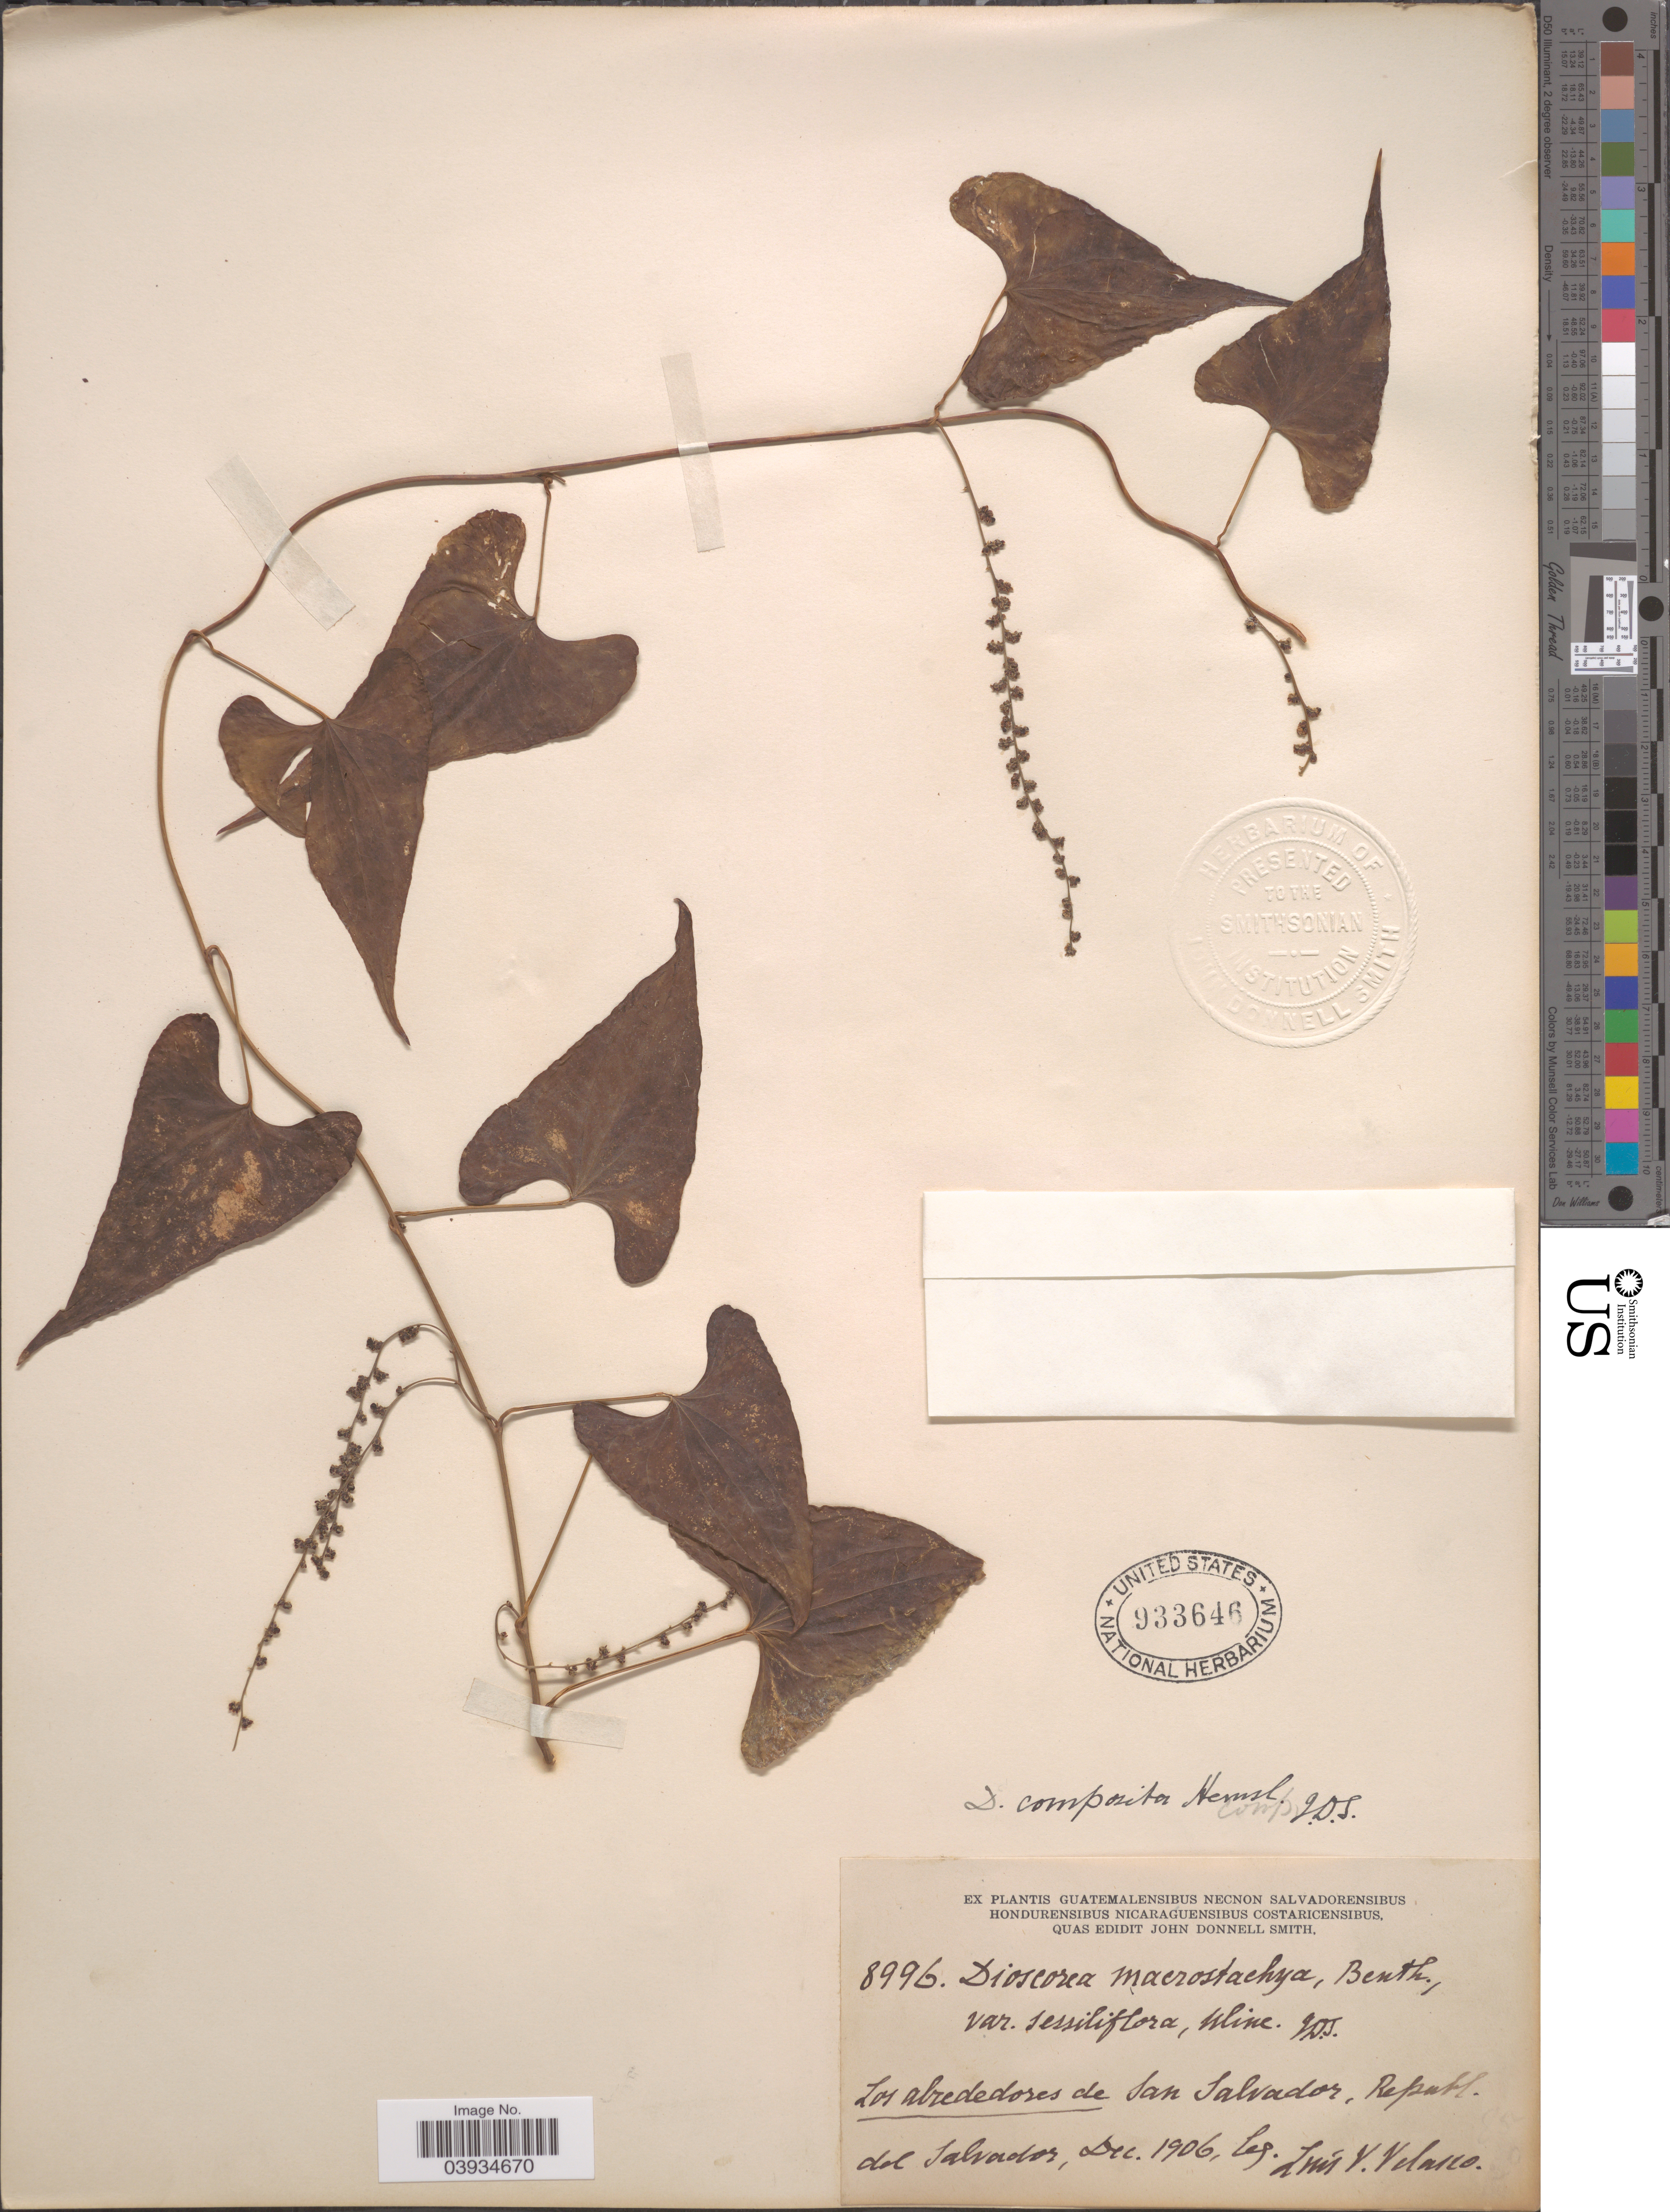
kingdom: Plantae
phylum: Tracheophyta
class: Liliopsida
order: Dioscoreales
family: Dioscoreaceae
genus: Dioscorea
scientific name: Dioscorea mexicana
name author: Scheidw.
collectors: L. Velasco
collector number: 8996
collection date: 1906-12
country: El Salvador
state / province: San Salvador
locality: Los alrededores de San Salvador, Republ. del Salvador.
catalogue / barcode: US 933646